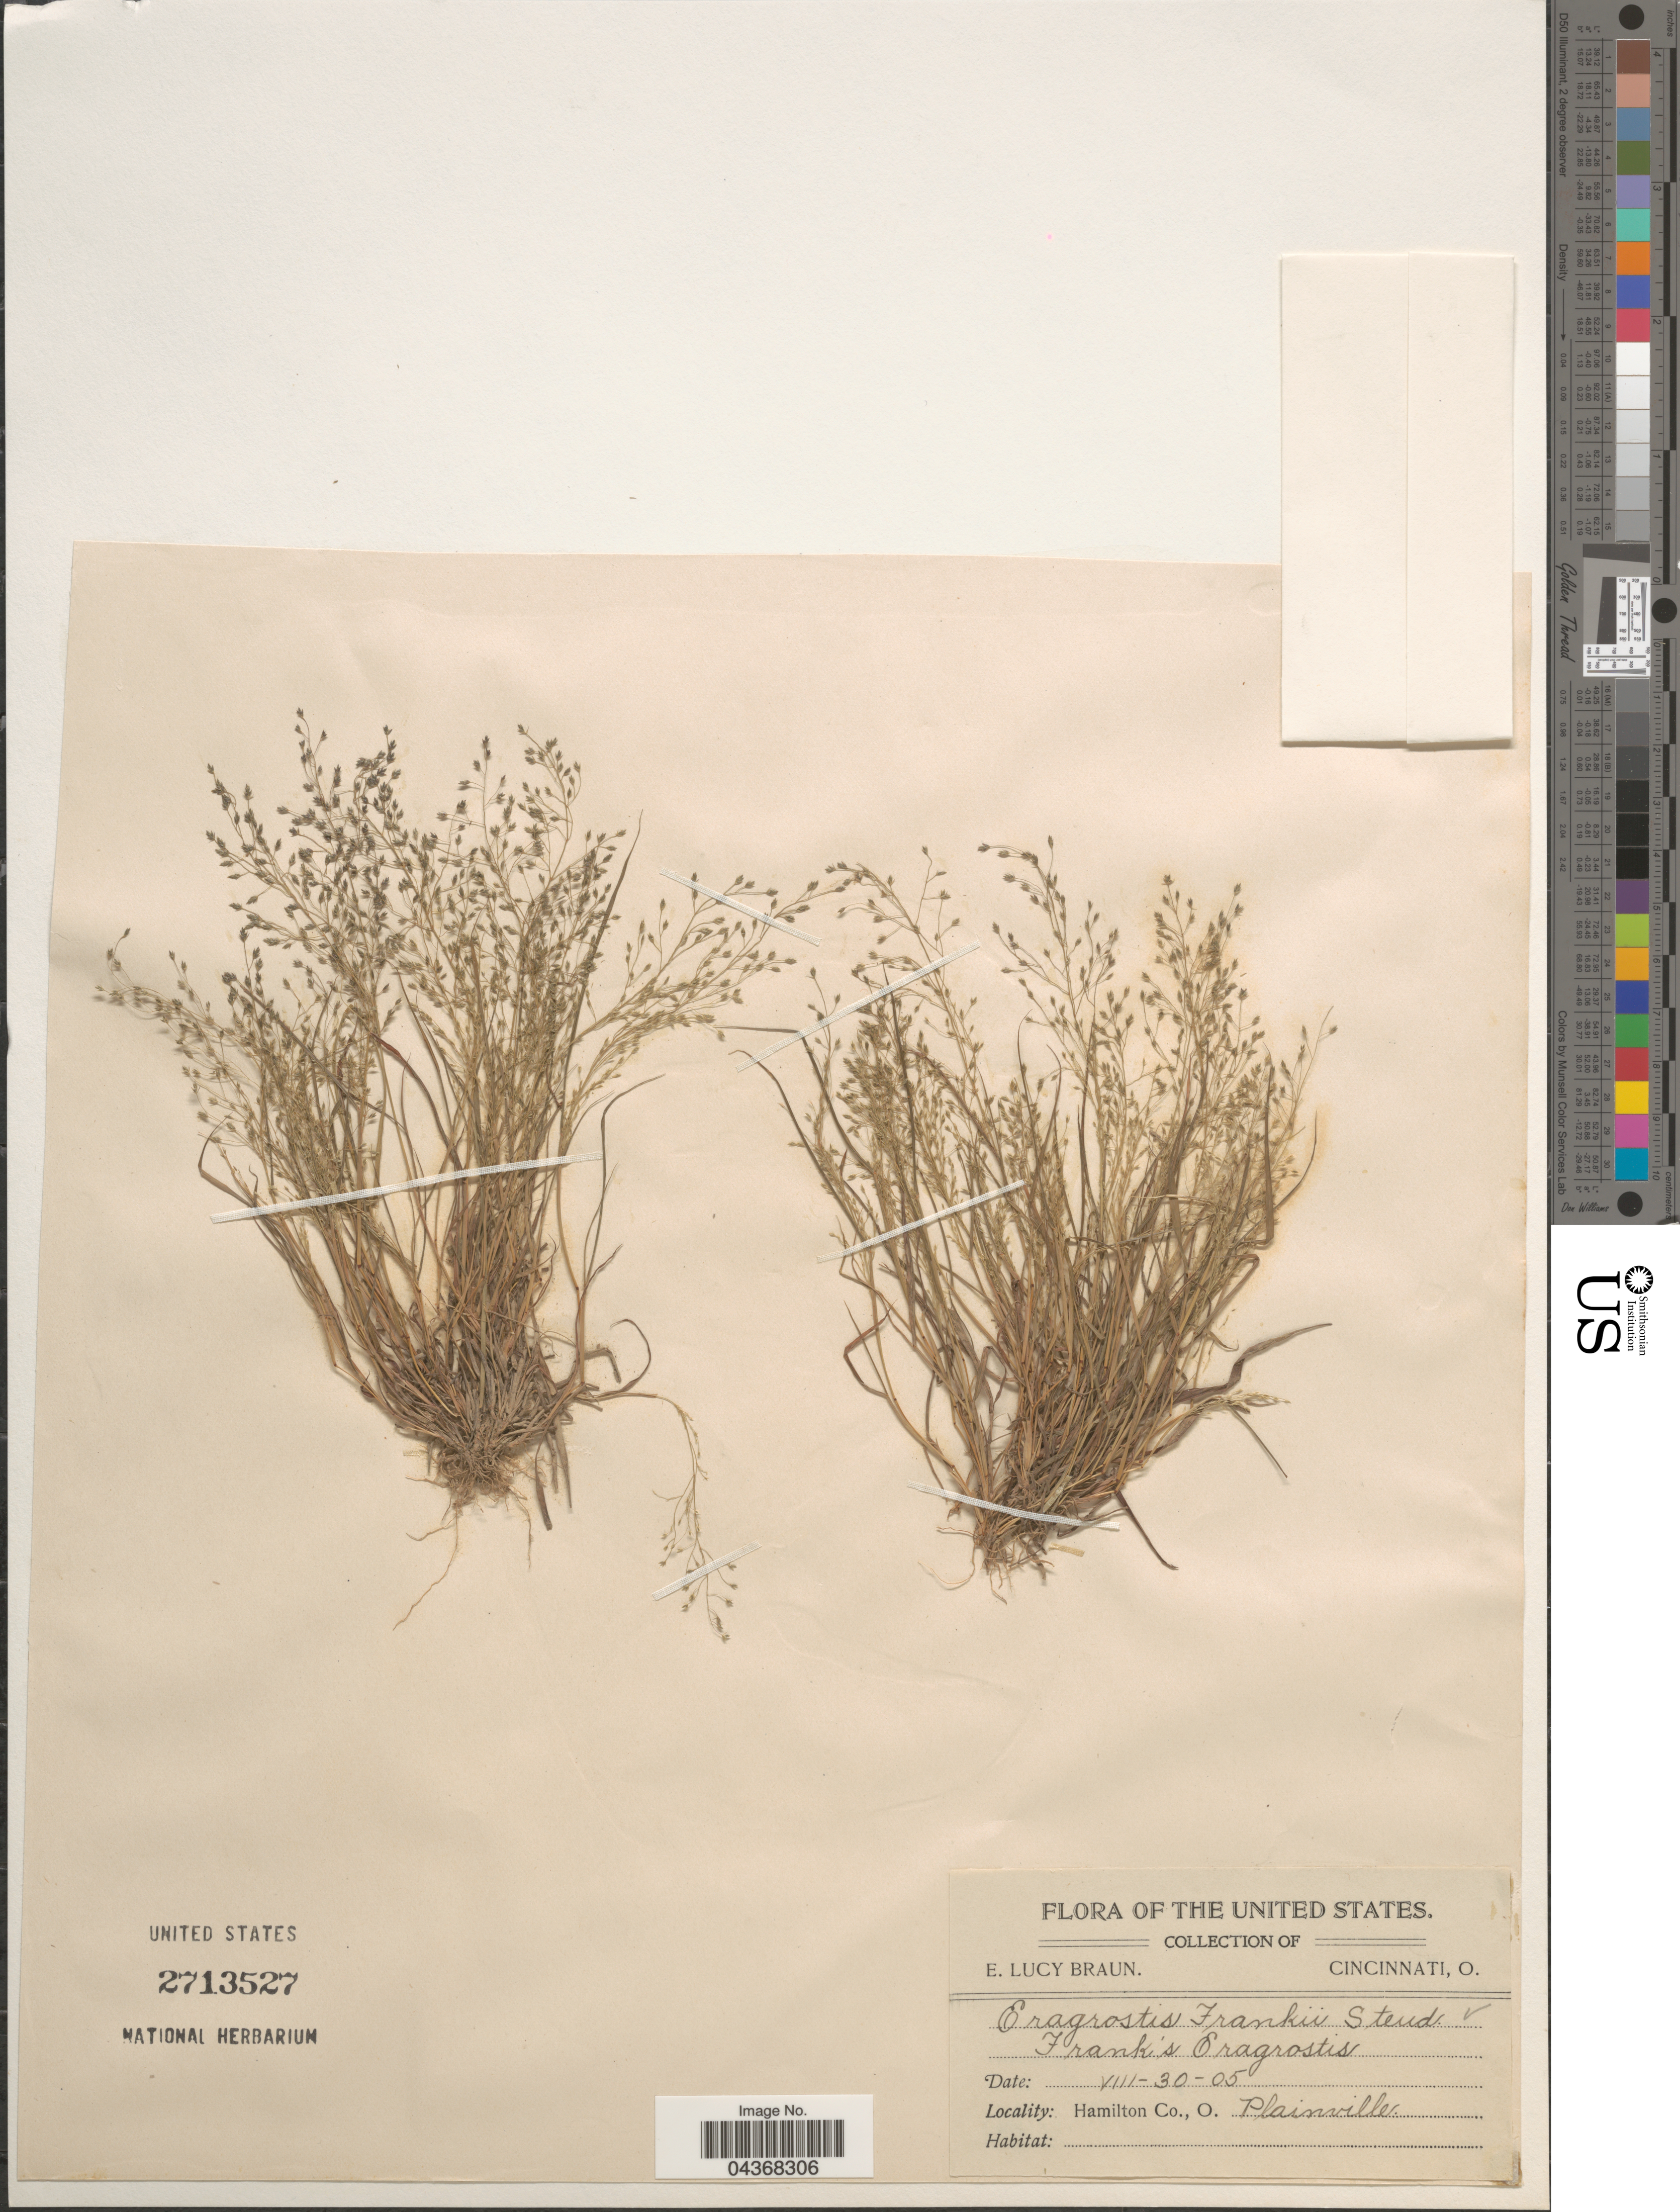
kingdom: Plantae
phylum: Tracheophyta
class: Liliopsida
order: Poales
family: Poaceae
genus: Eragrostis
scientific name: Eragrostis frankii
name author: C.A. Mey. ex Steud.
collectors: E. L. Braun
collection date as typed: Transcribed d/m/y: 30/8/5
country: United States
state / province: Ohio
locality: Hamilton Co. Plainville.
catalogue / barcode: US 2713527